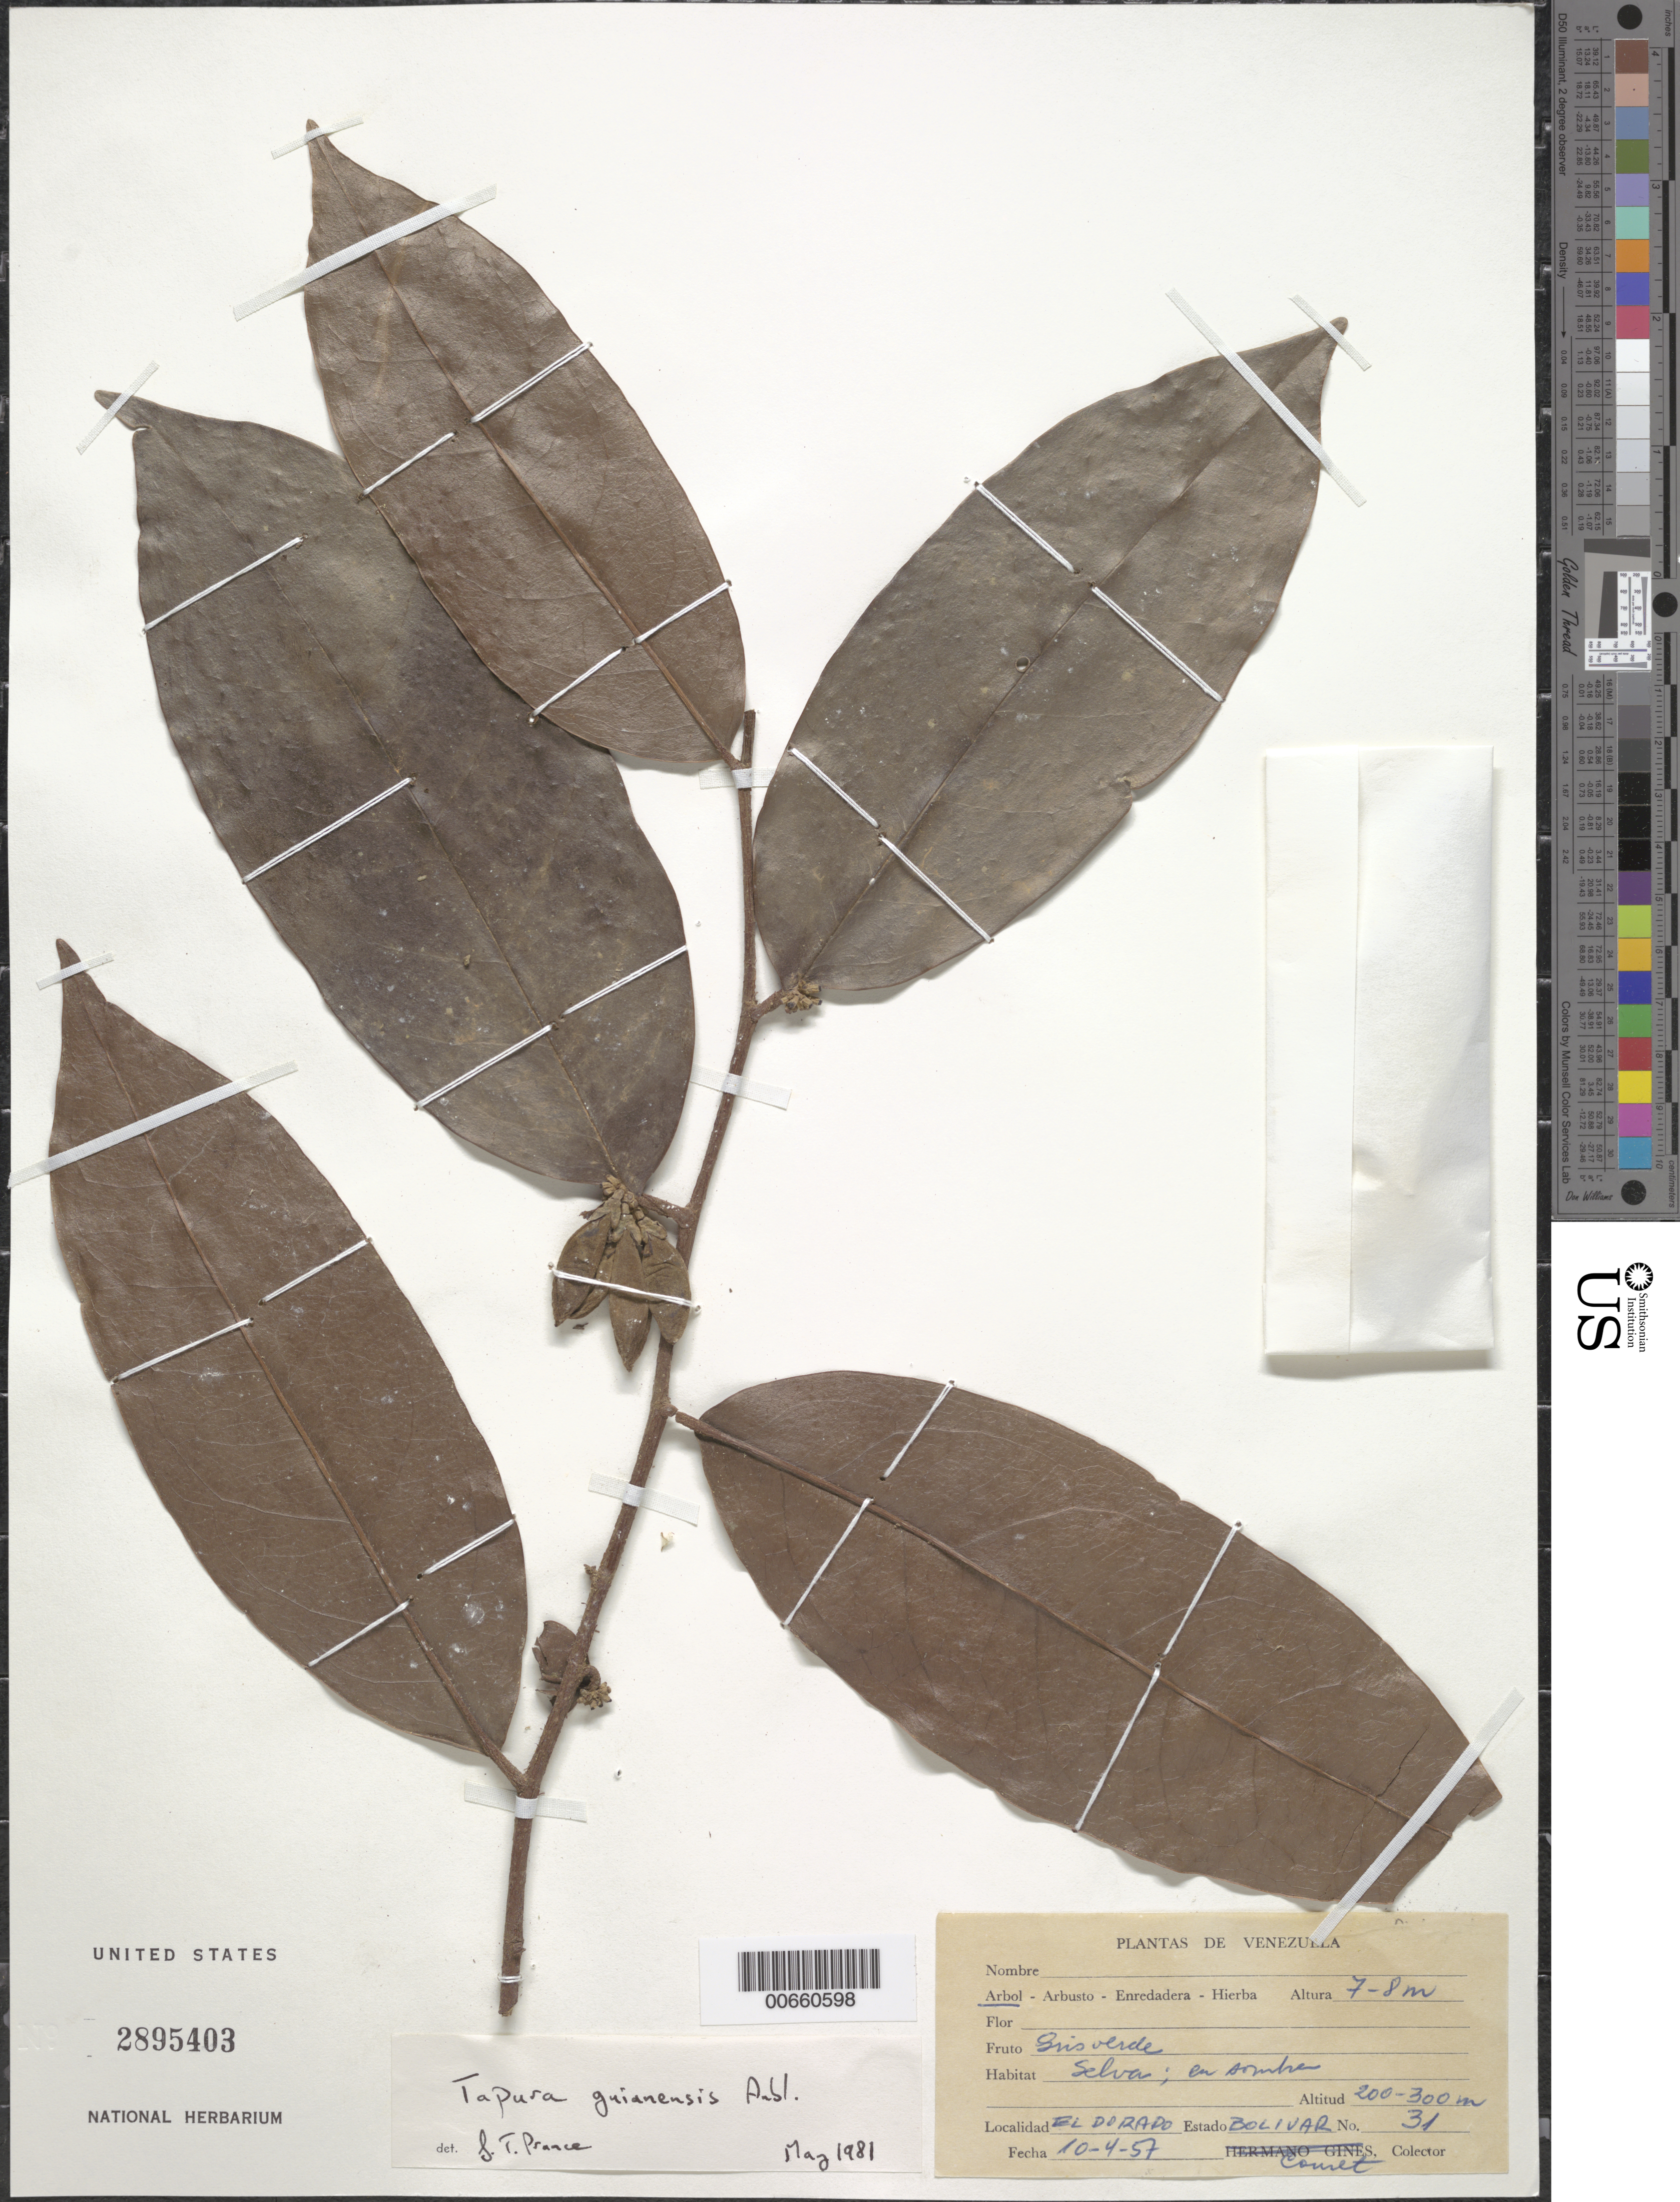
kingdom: Plantae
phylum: Tracheophyta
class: Magnoliopsida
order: Malpighiales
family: Dichapetalaceae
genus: Tapura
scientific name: Tapura guianensis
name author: Aubl.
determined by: Prance, G. T.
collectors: -. Couret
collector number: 31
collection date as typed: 10-Apr-57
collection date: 1957-04-10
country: Venezuela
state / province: Bolívar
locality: El Dorado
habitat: Forest, shade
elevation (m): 200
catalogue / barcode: US 2895403